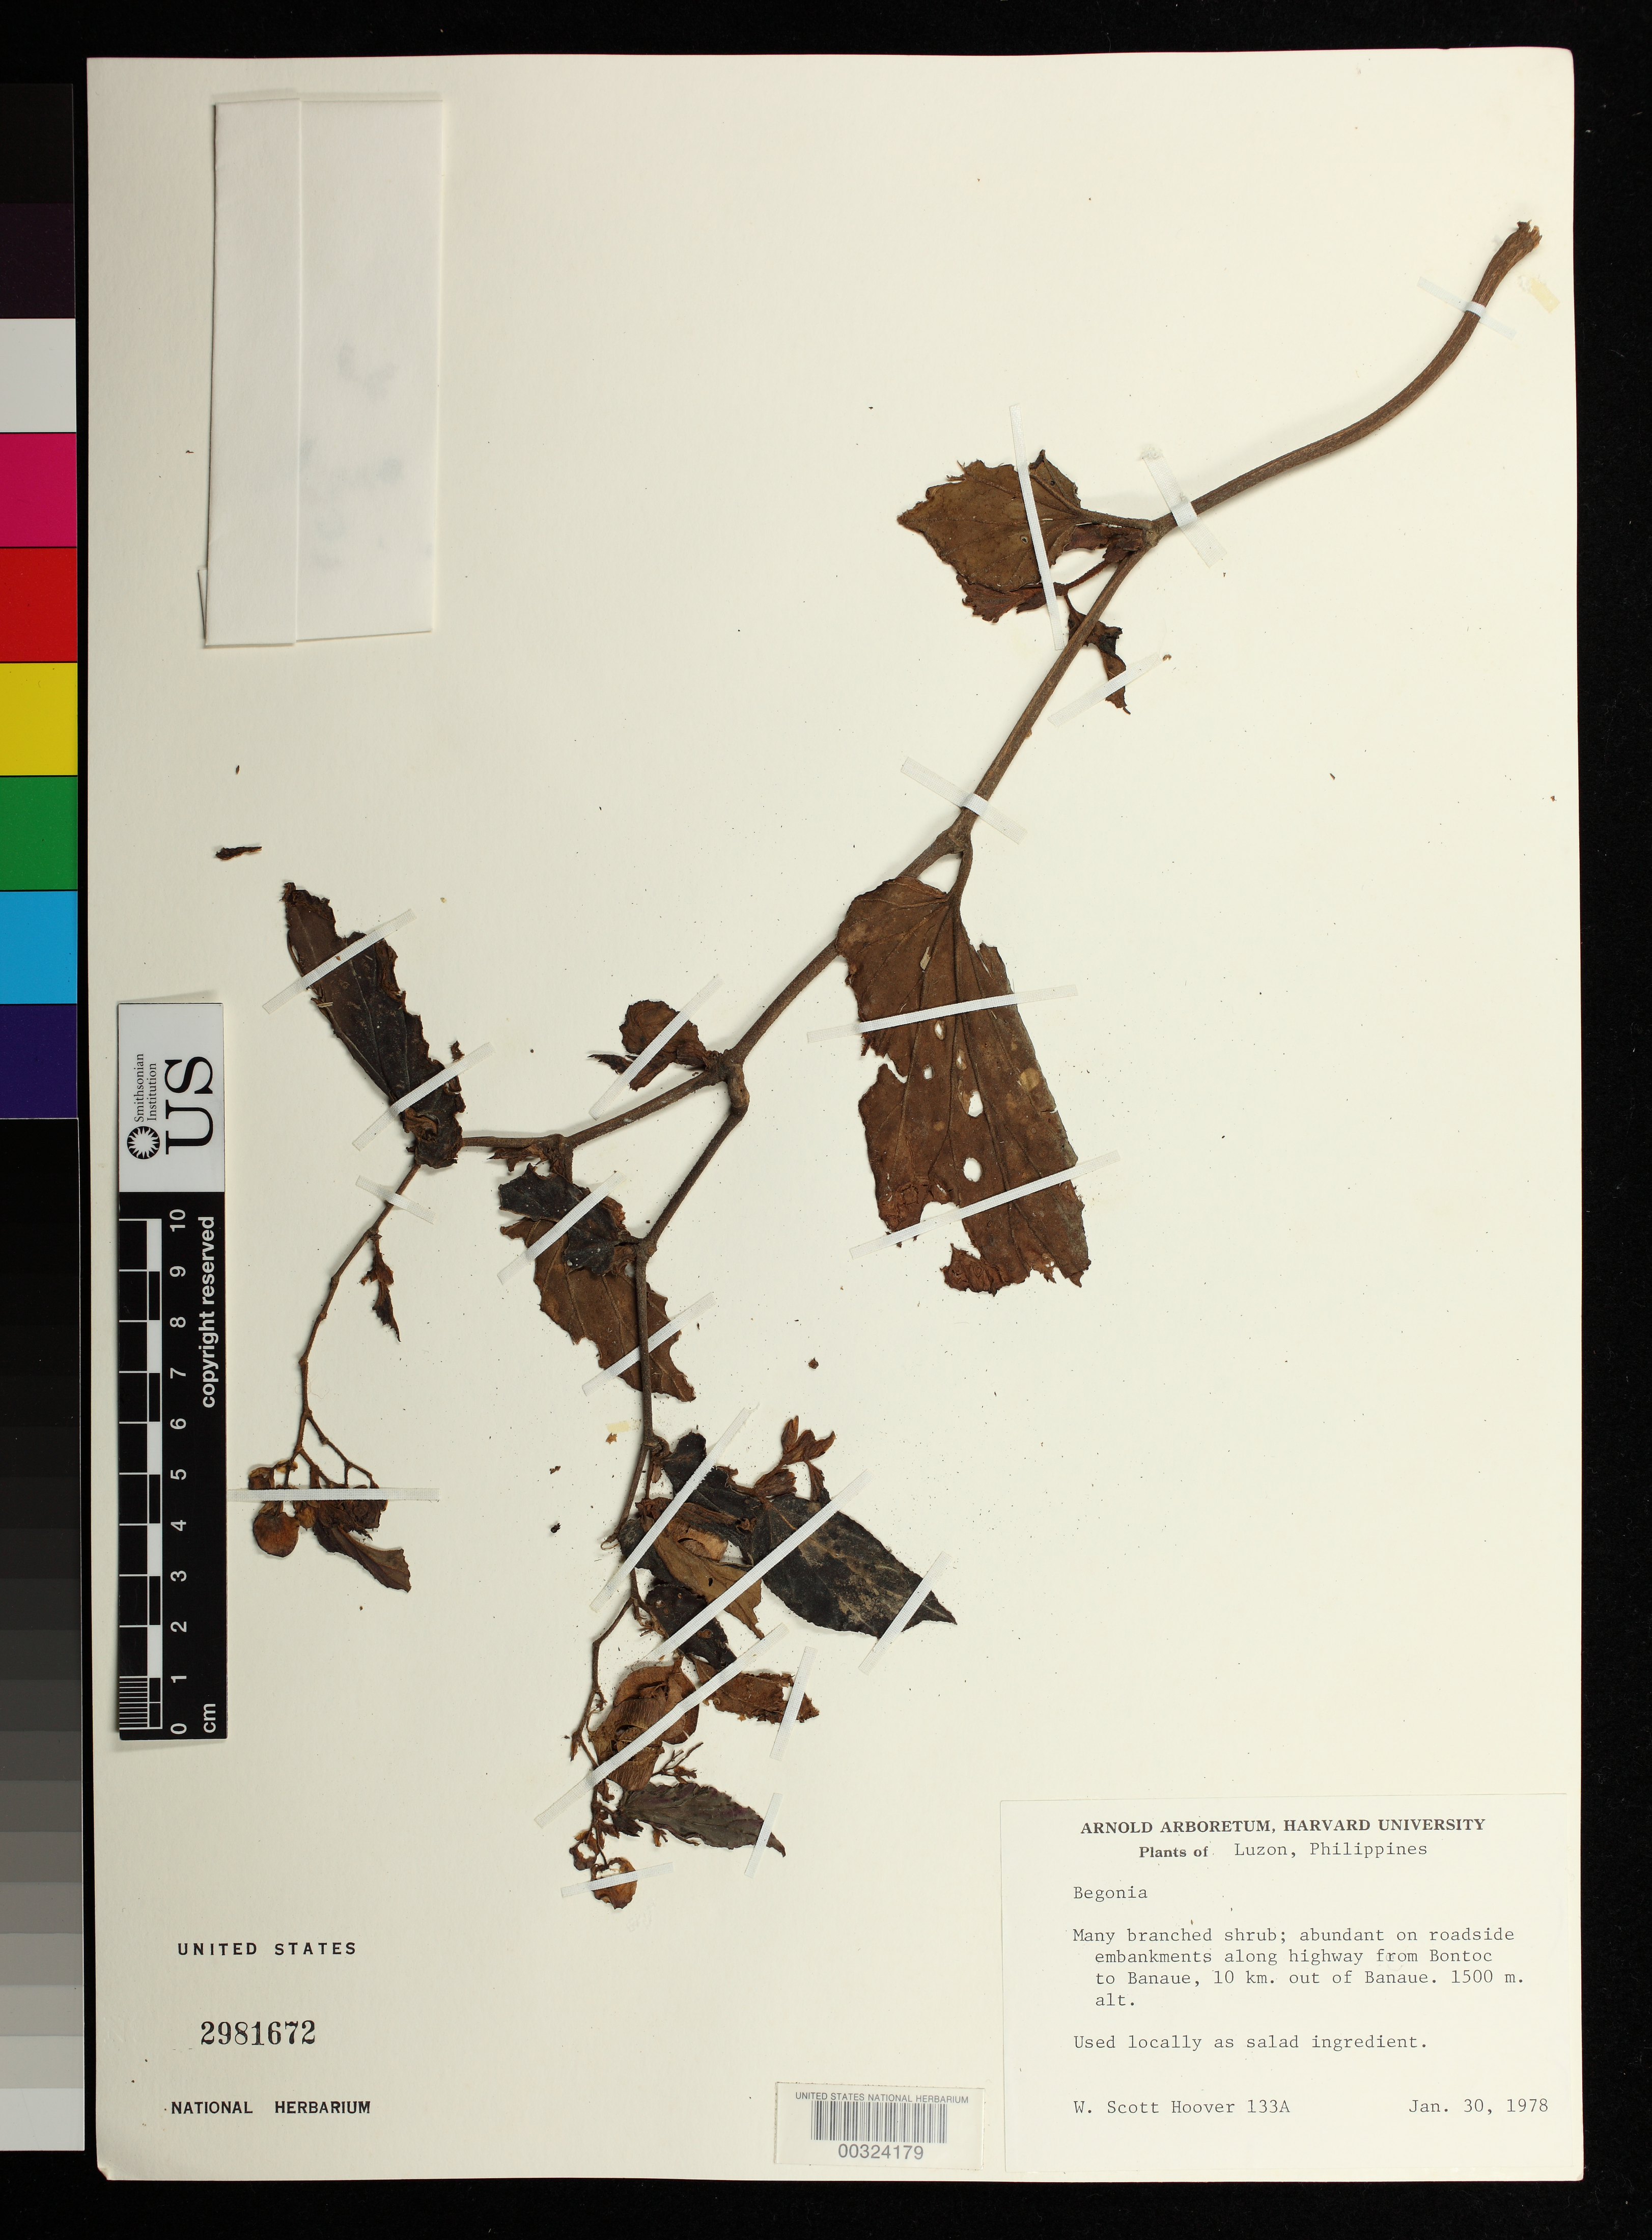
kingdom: Plantae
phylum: Tracheophyta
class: Magnoliopsida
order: Cucurbitales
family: Begoniaceae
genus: Begonia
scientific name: Begonia sp.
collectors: W. S. Hoover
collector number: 133a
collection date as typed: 30 Jan 1978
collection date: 1978-01-30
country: Philippines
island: Luzon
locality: Roadside embarkments along highway from bontoc to banaue, 10 km out of banaue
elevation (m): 1500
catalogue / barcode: US 2981672